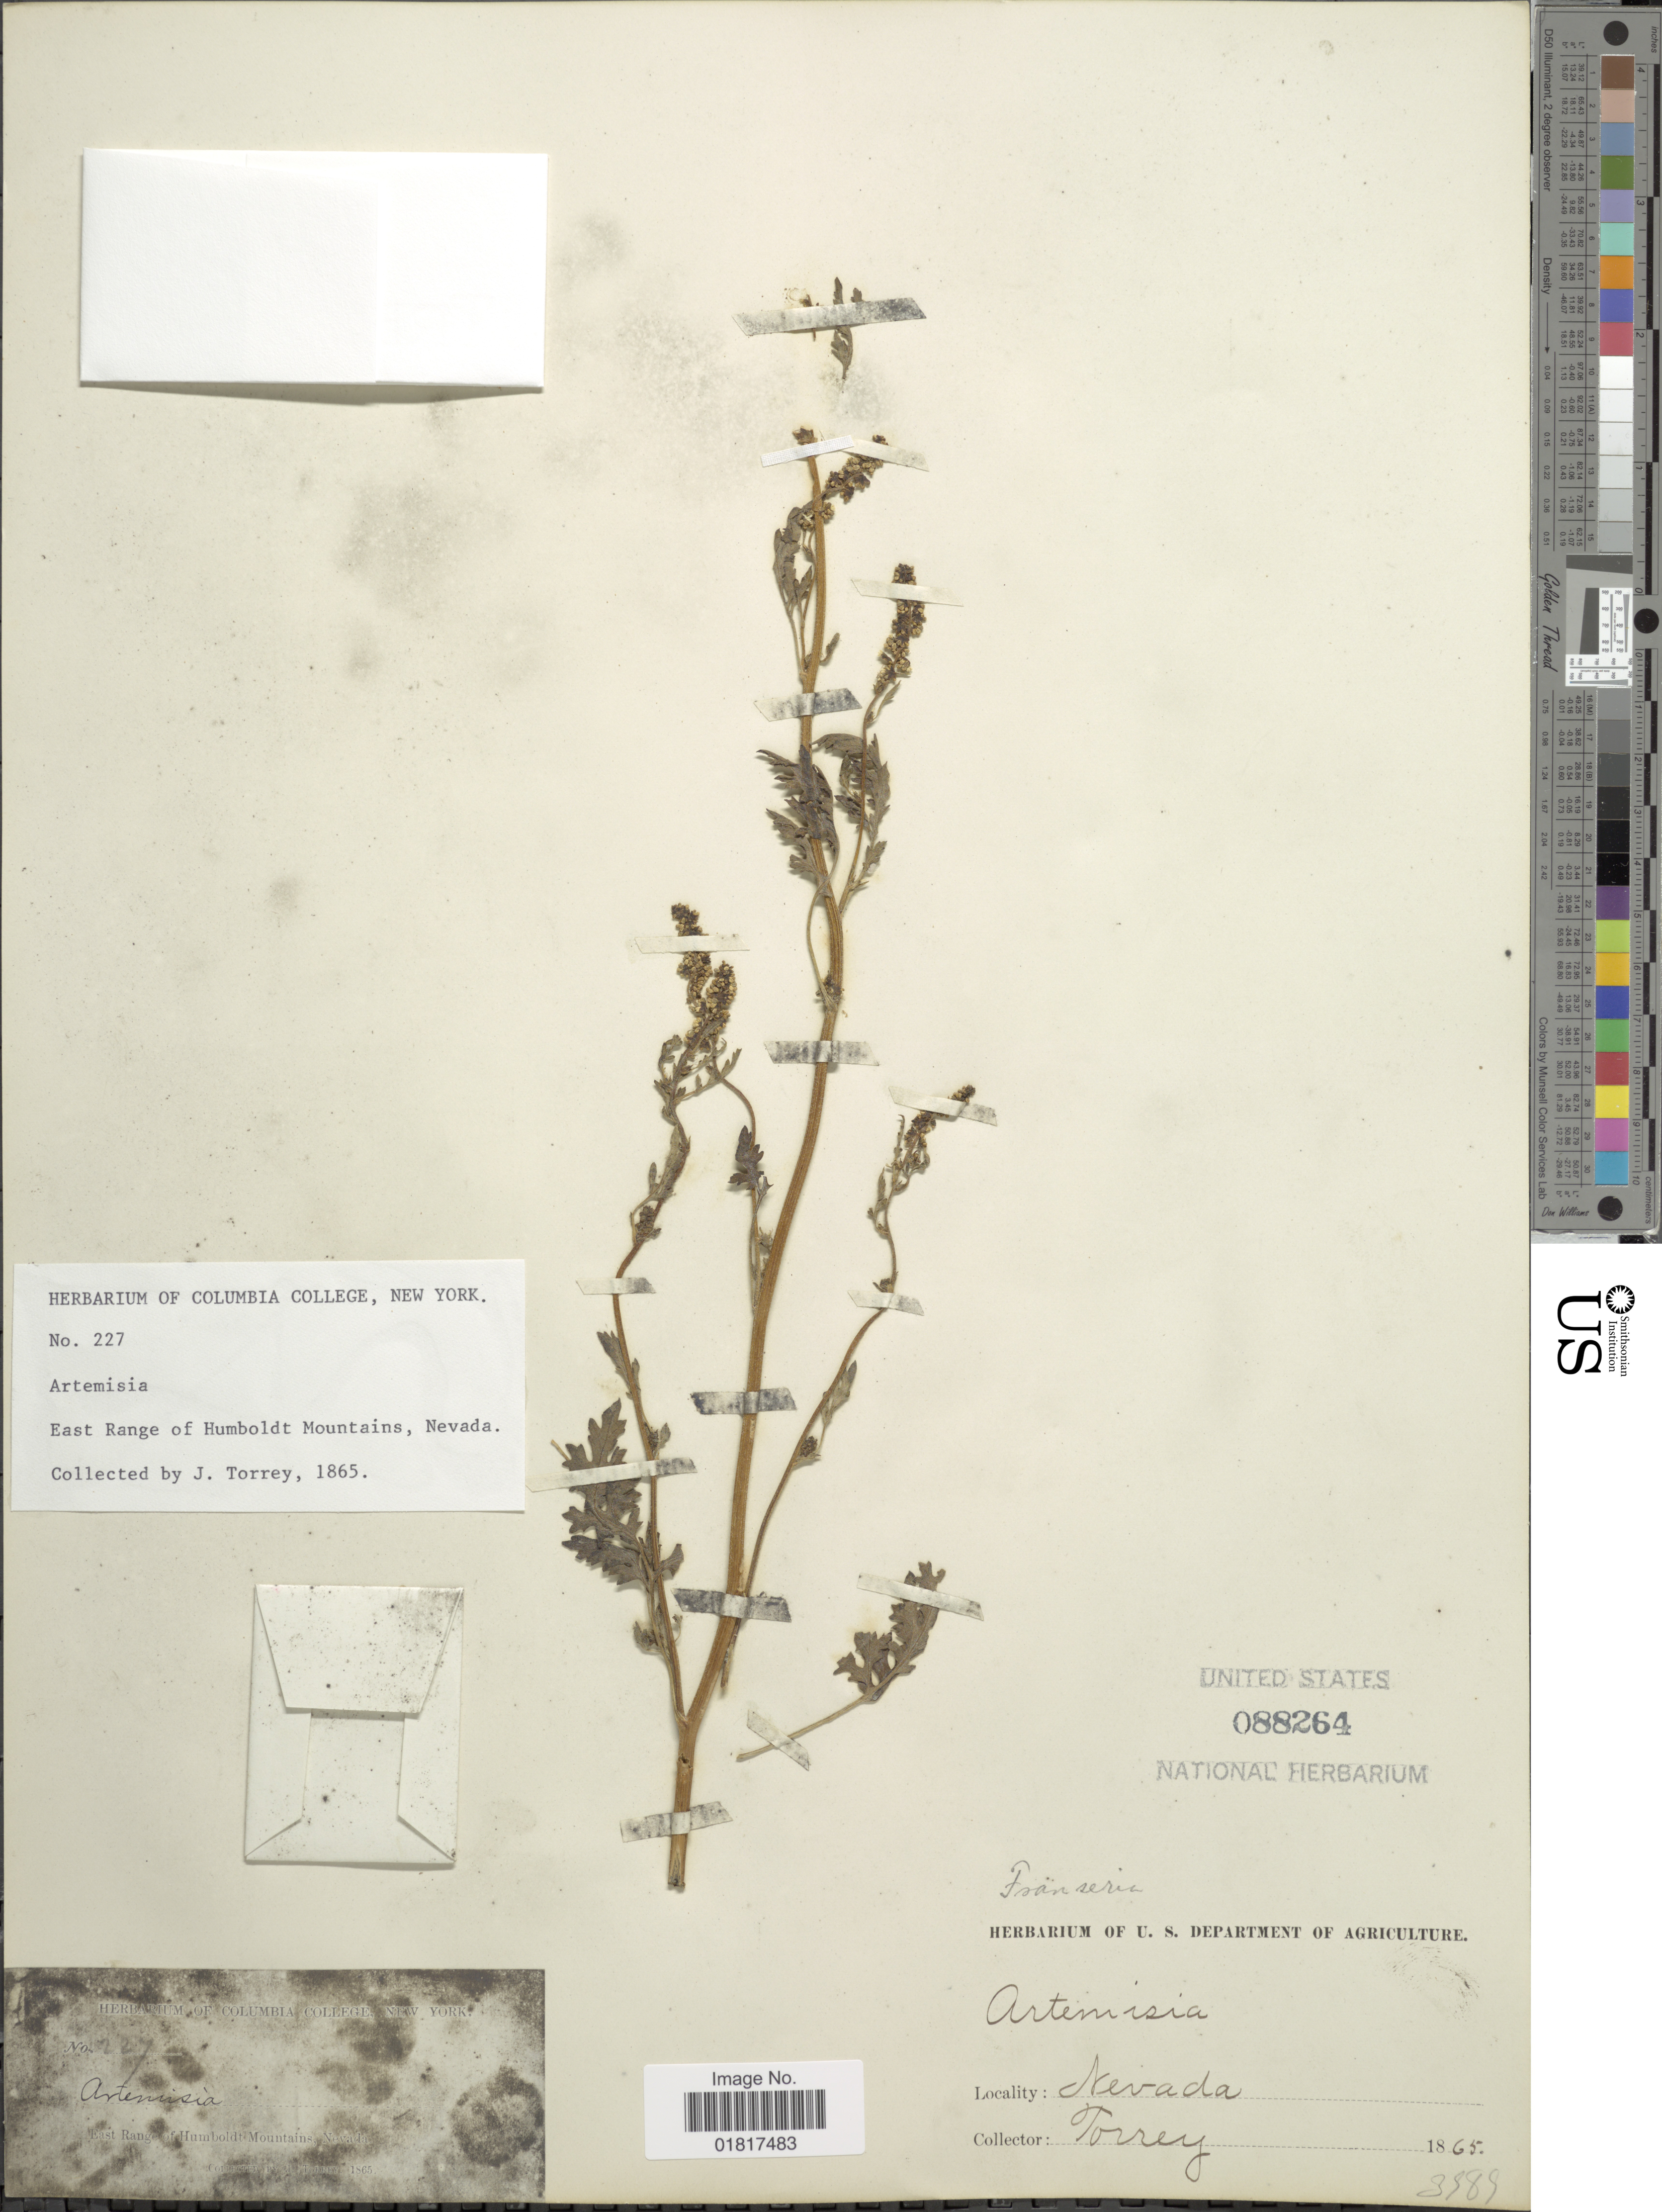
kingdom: Plantae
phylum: Tracheophyta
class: Magnoliopsida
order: Asterales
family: Asteraceae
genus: Artemisia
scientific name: Artemisia sp.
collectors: J. Torrey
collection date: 1865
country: United States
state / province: Nevada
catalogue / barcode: US 88264